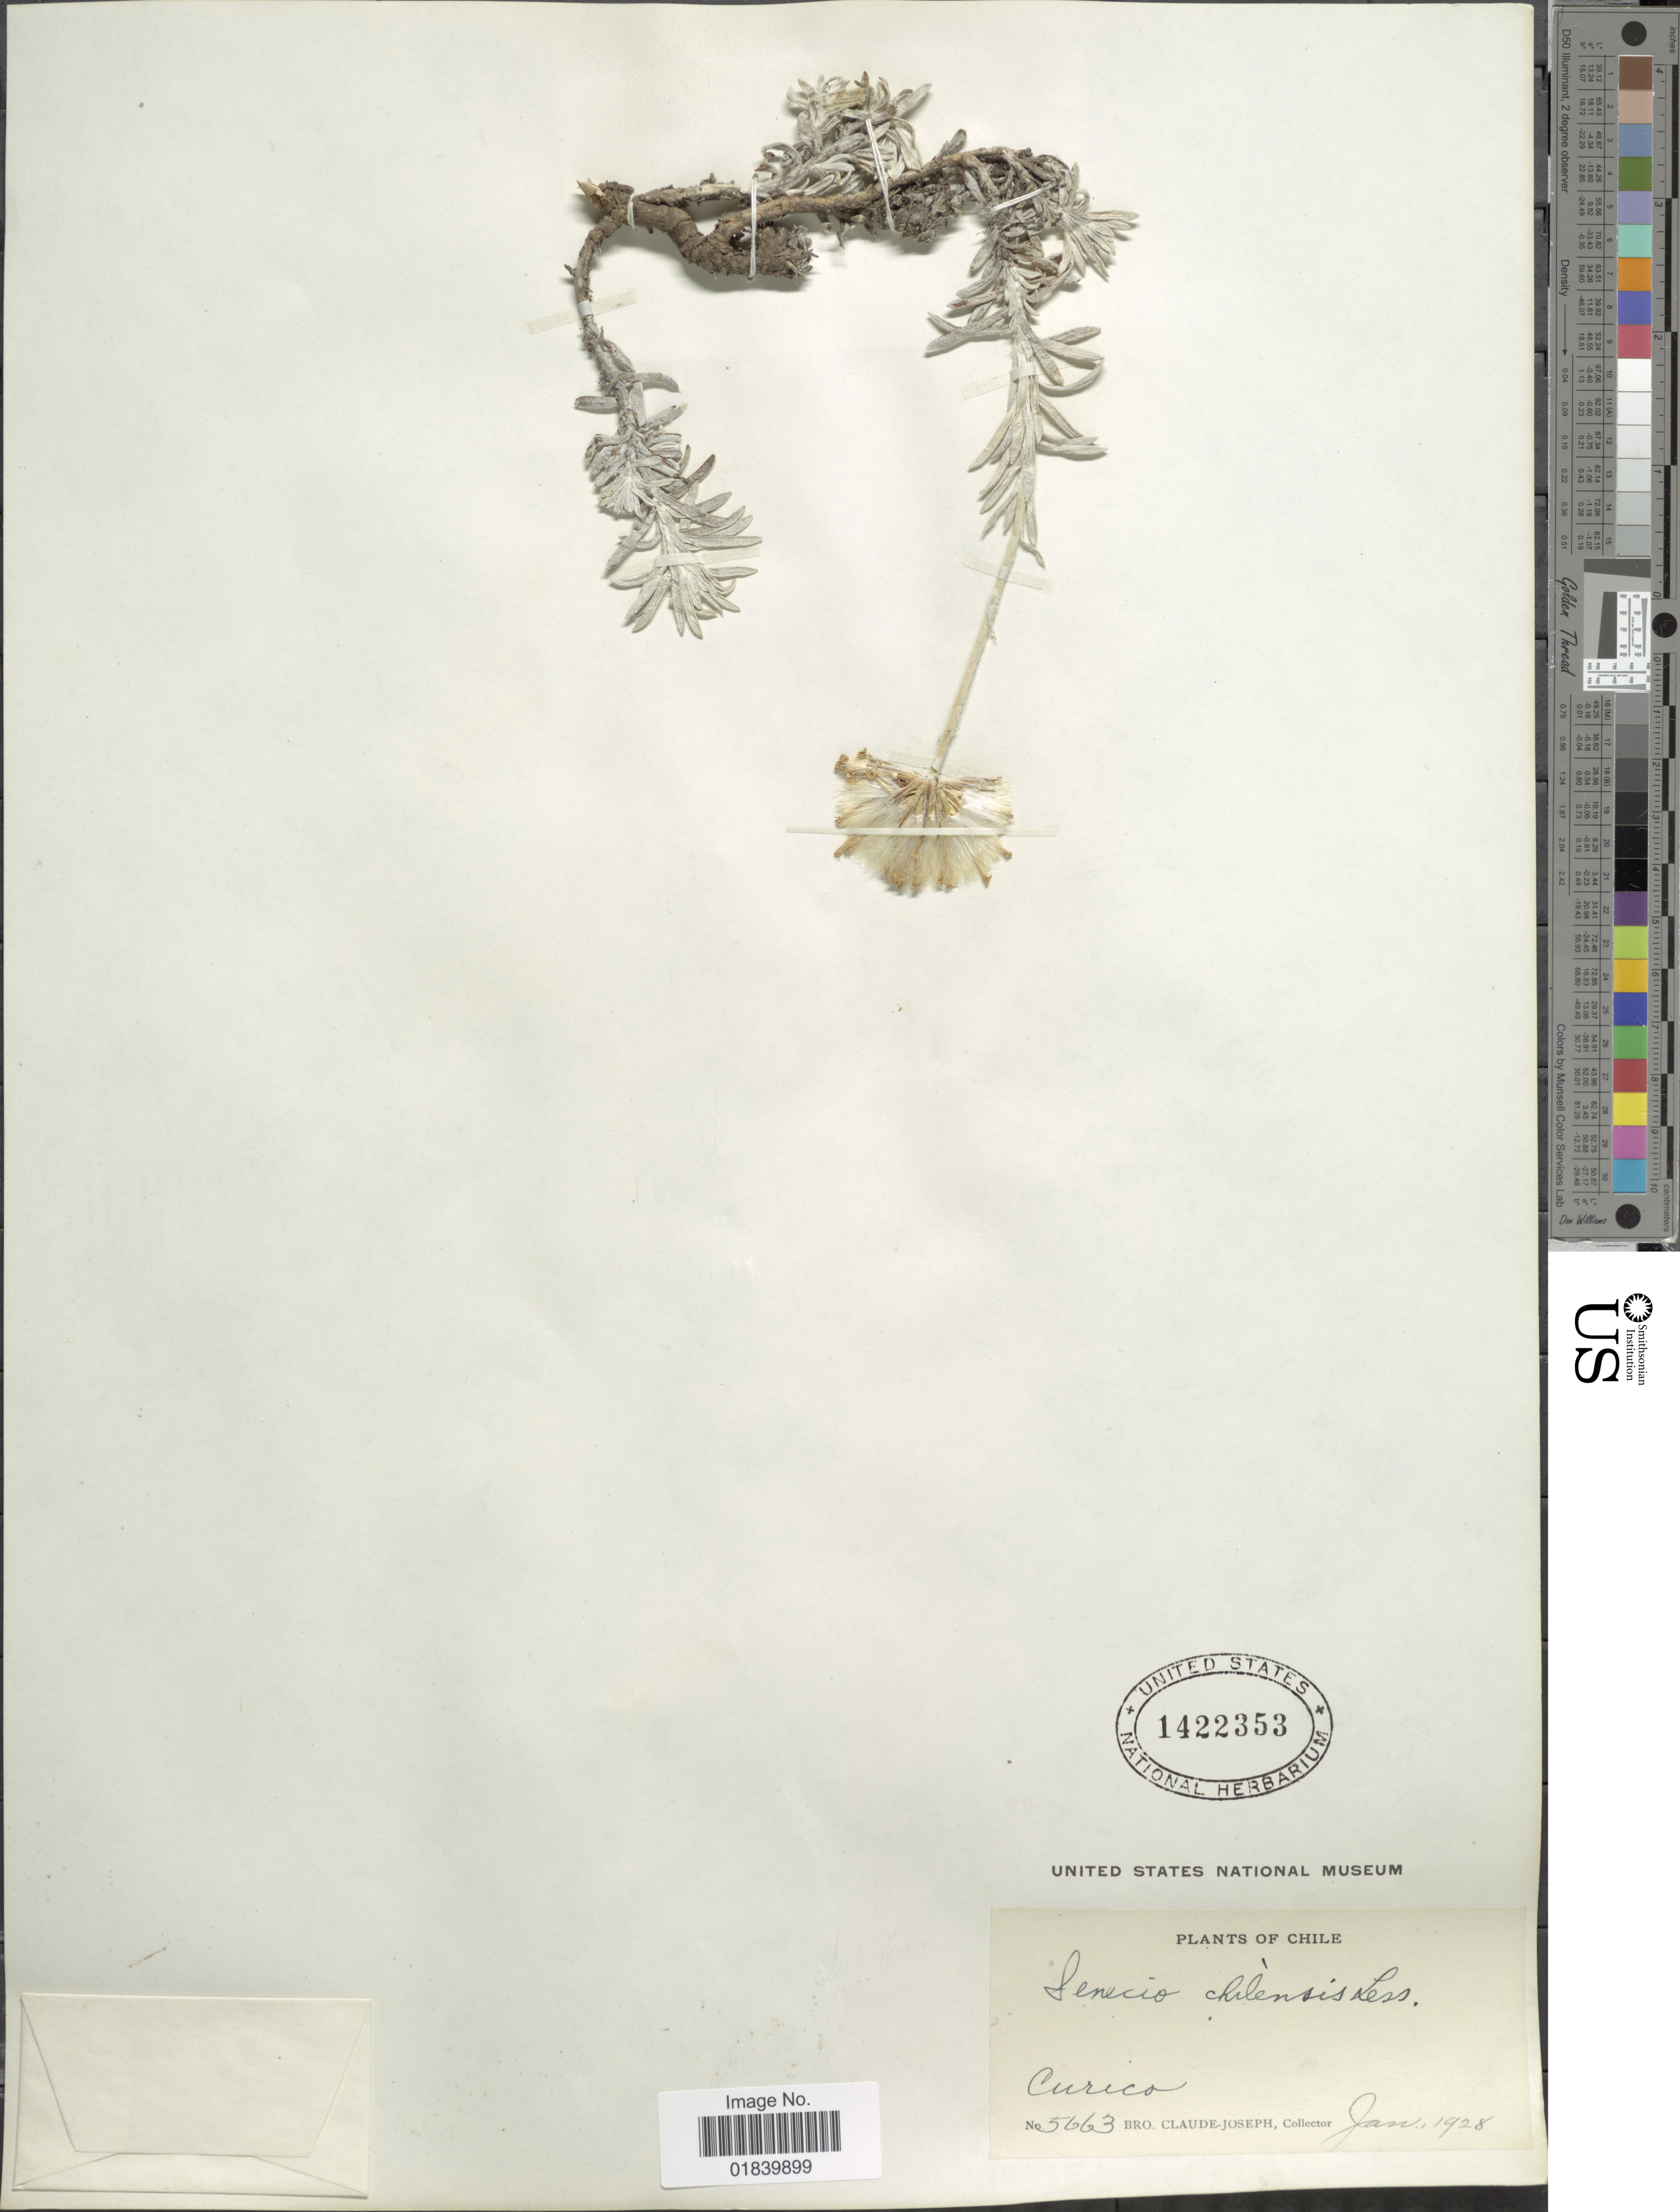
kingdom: Plantae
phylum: Tracheophyta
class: Magnoliopsida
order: Asterales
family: Asteraceae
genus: Senecio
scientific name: Senecio chilensis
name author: Less.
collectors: Bro. Claude-Joseph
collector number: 5663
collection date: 1928-01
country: Chile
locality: Curico, Chile.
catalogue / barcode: US 1422353